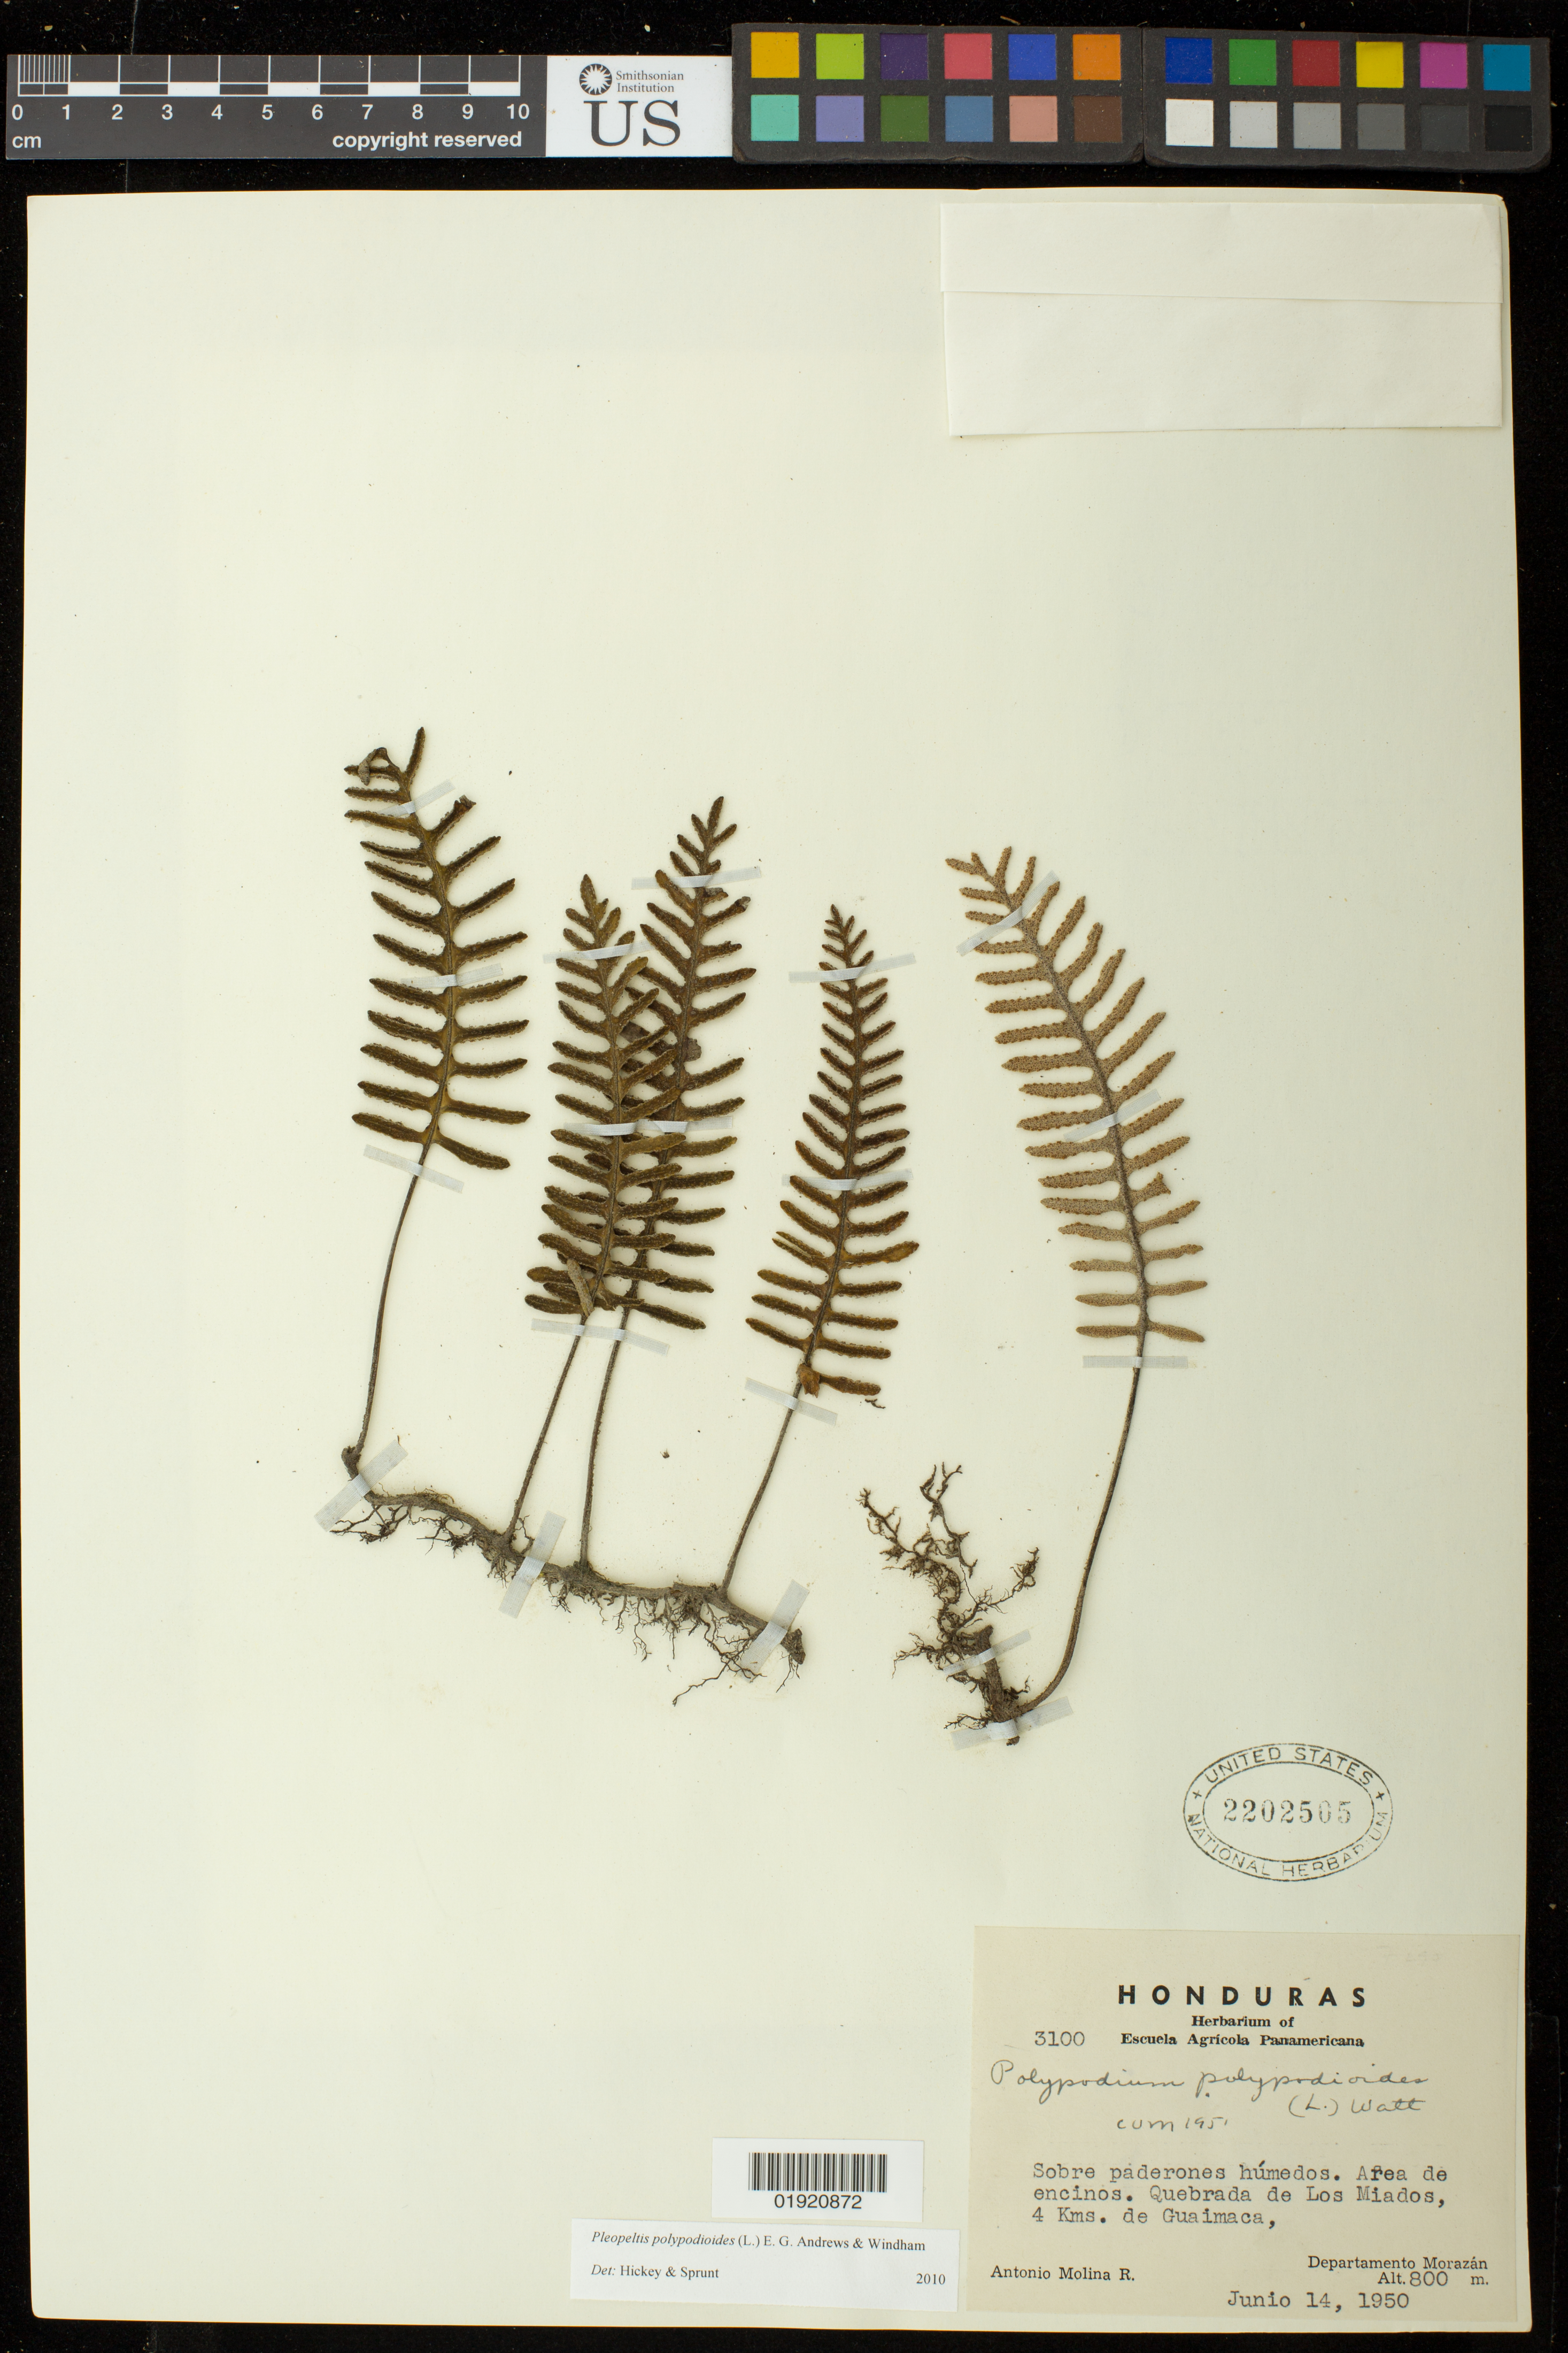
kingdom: Plantae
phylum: Tracheophyta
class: Polypodiopsida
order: Polypodiales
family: Polypodiaceae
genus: Pleopeltis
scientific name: Pleopeltis polypodioides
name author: (L.) E.G. Andrews & Windham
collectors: A. Molina R.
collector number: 3100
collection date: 1950-06-14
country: Honduras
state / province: Fco. Morazán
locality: Honduras. Departamento Morazan. Quebrada de Los Miados, 4 Kms. de Guimaca.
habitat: Sobre paderones humedos. Area de encinos.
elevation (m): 800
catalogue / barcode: US 2202505